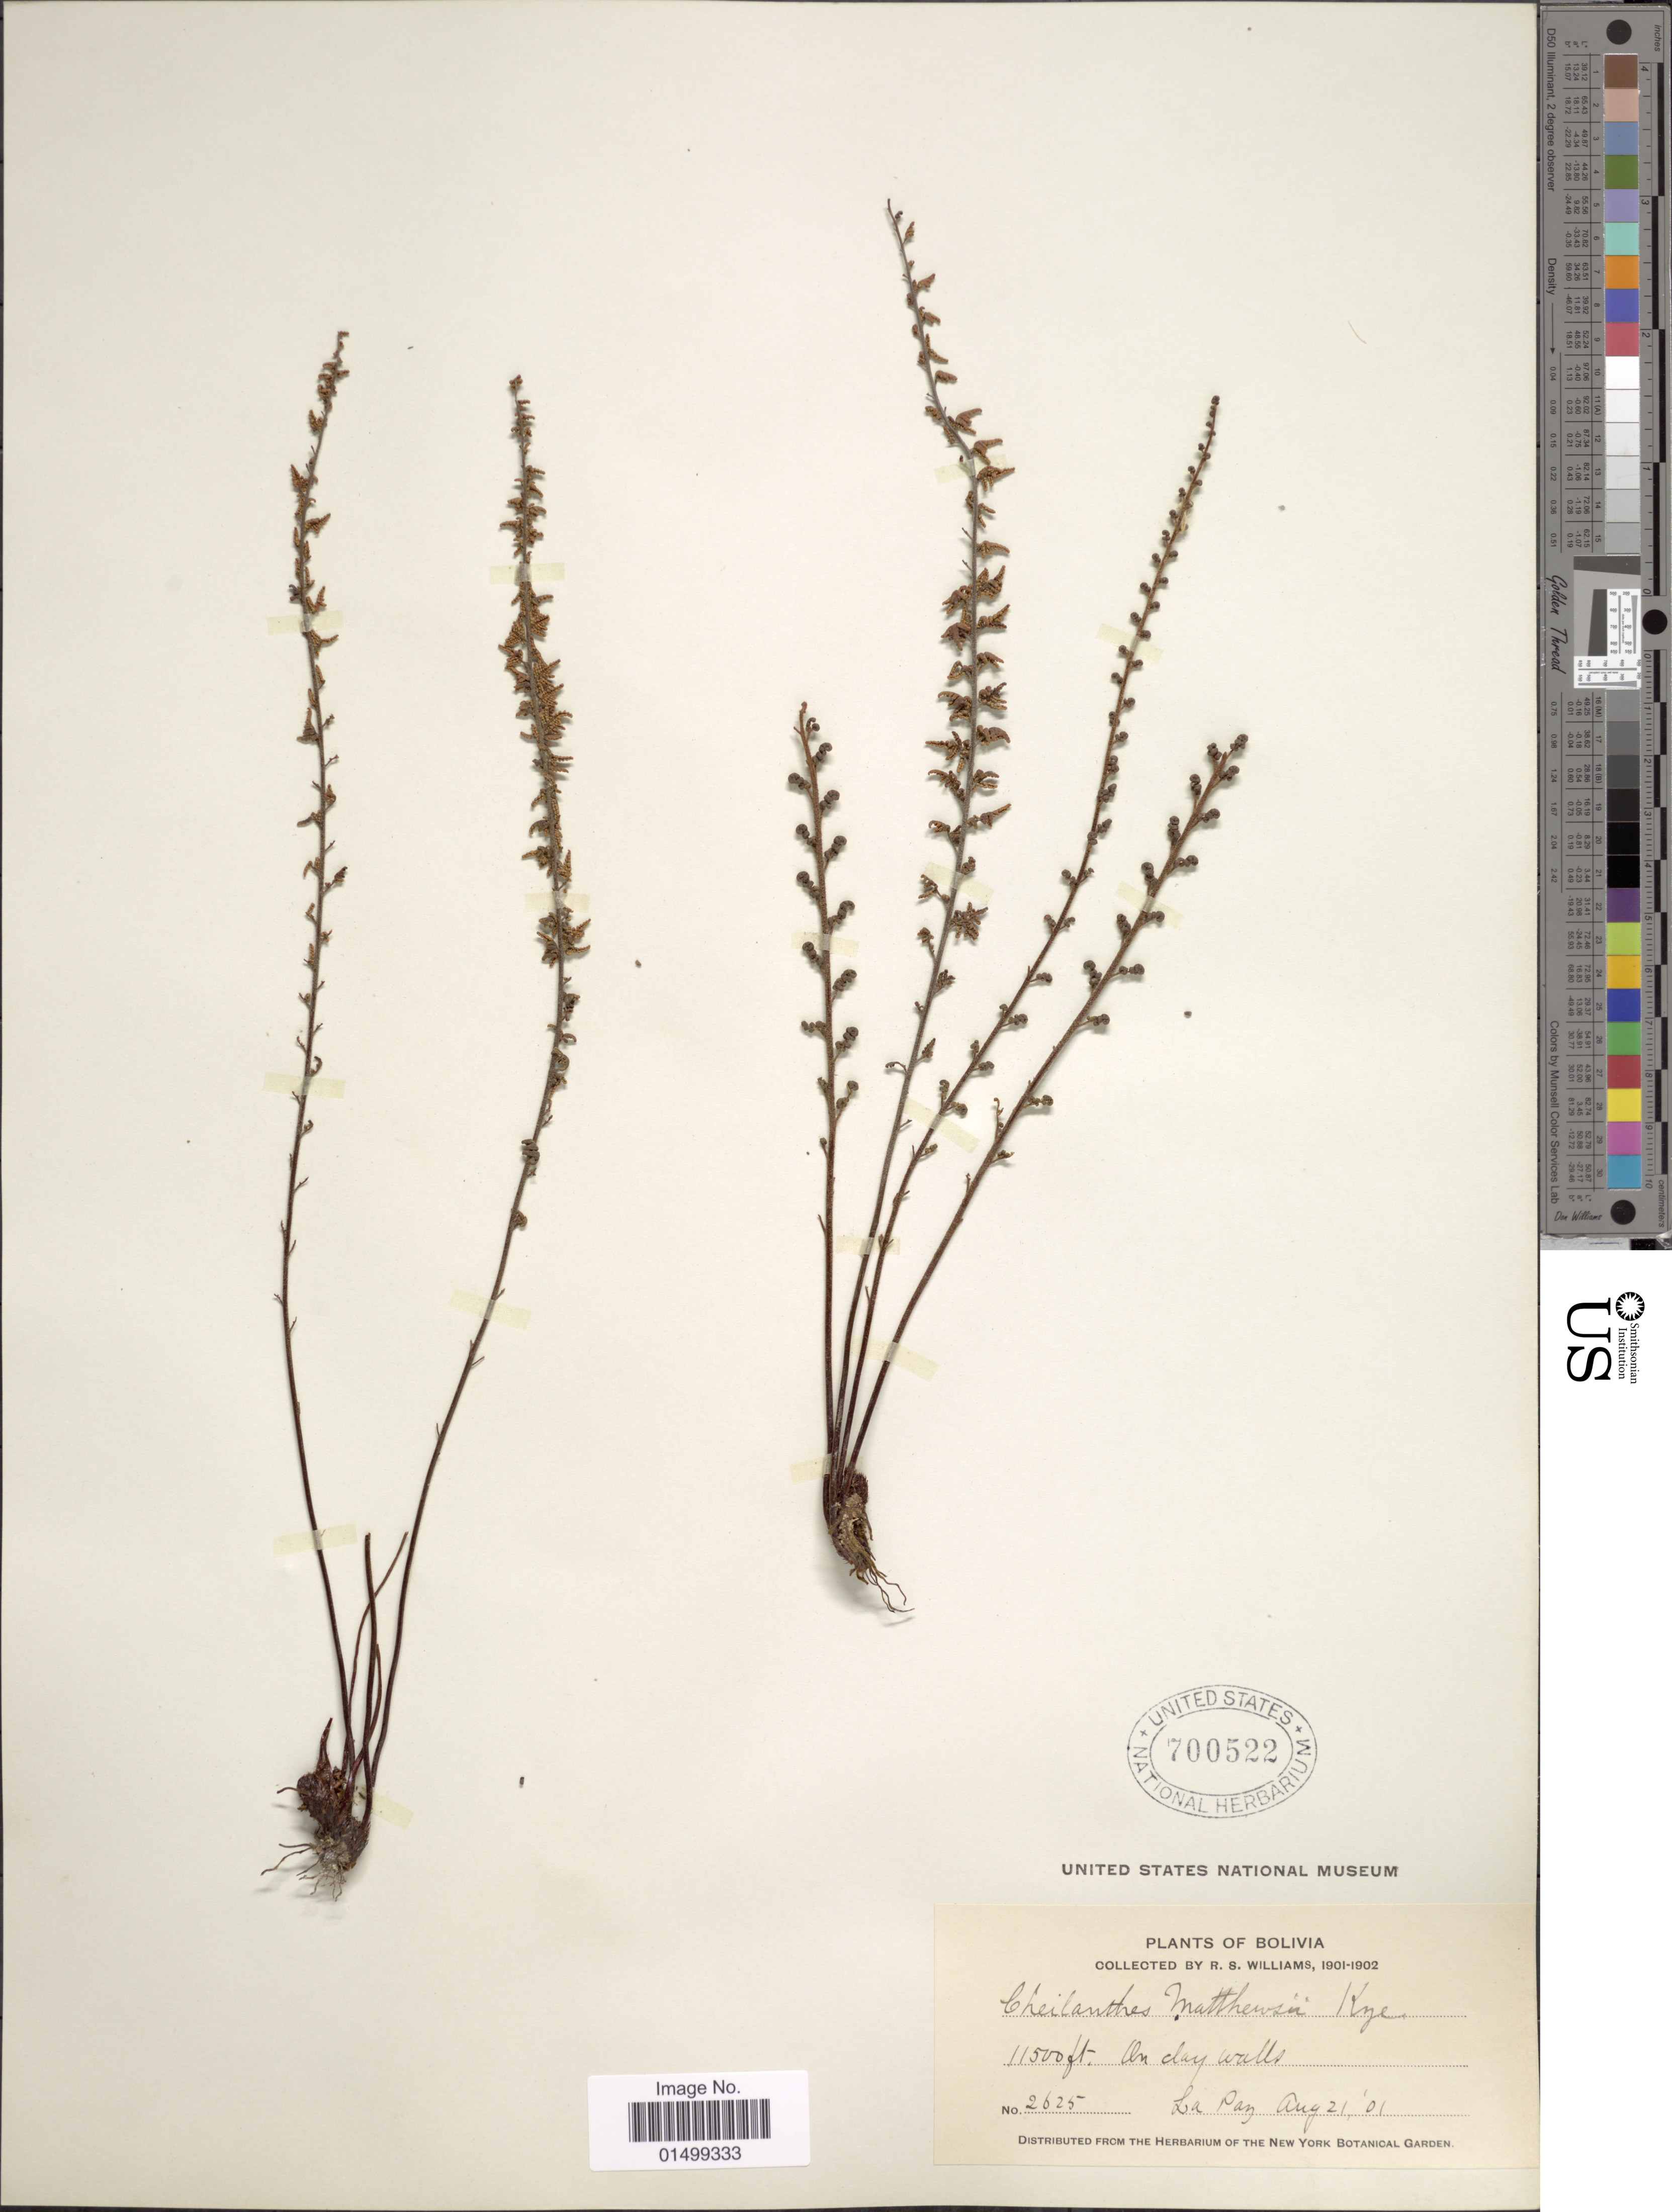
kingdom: Plantae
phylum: Tracheophyta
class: Polypodiopsida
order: Polypodiales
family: Pteridaceae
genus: Cheilanthes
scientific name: Cheilanthes pruinata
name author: Kaulf.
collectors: R. S. Williams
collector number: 2625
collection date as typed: Aug. 21, '01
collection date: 1901-08-21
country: Bolivia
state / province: La Paz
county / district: Murillo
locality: La Paz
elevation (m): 3505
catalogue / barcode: US 700522